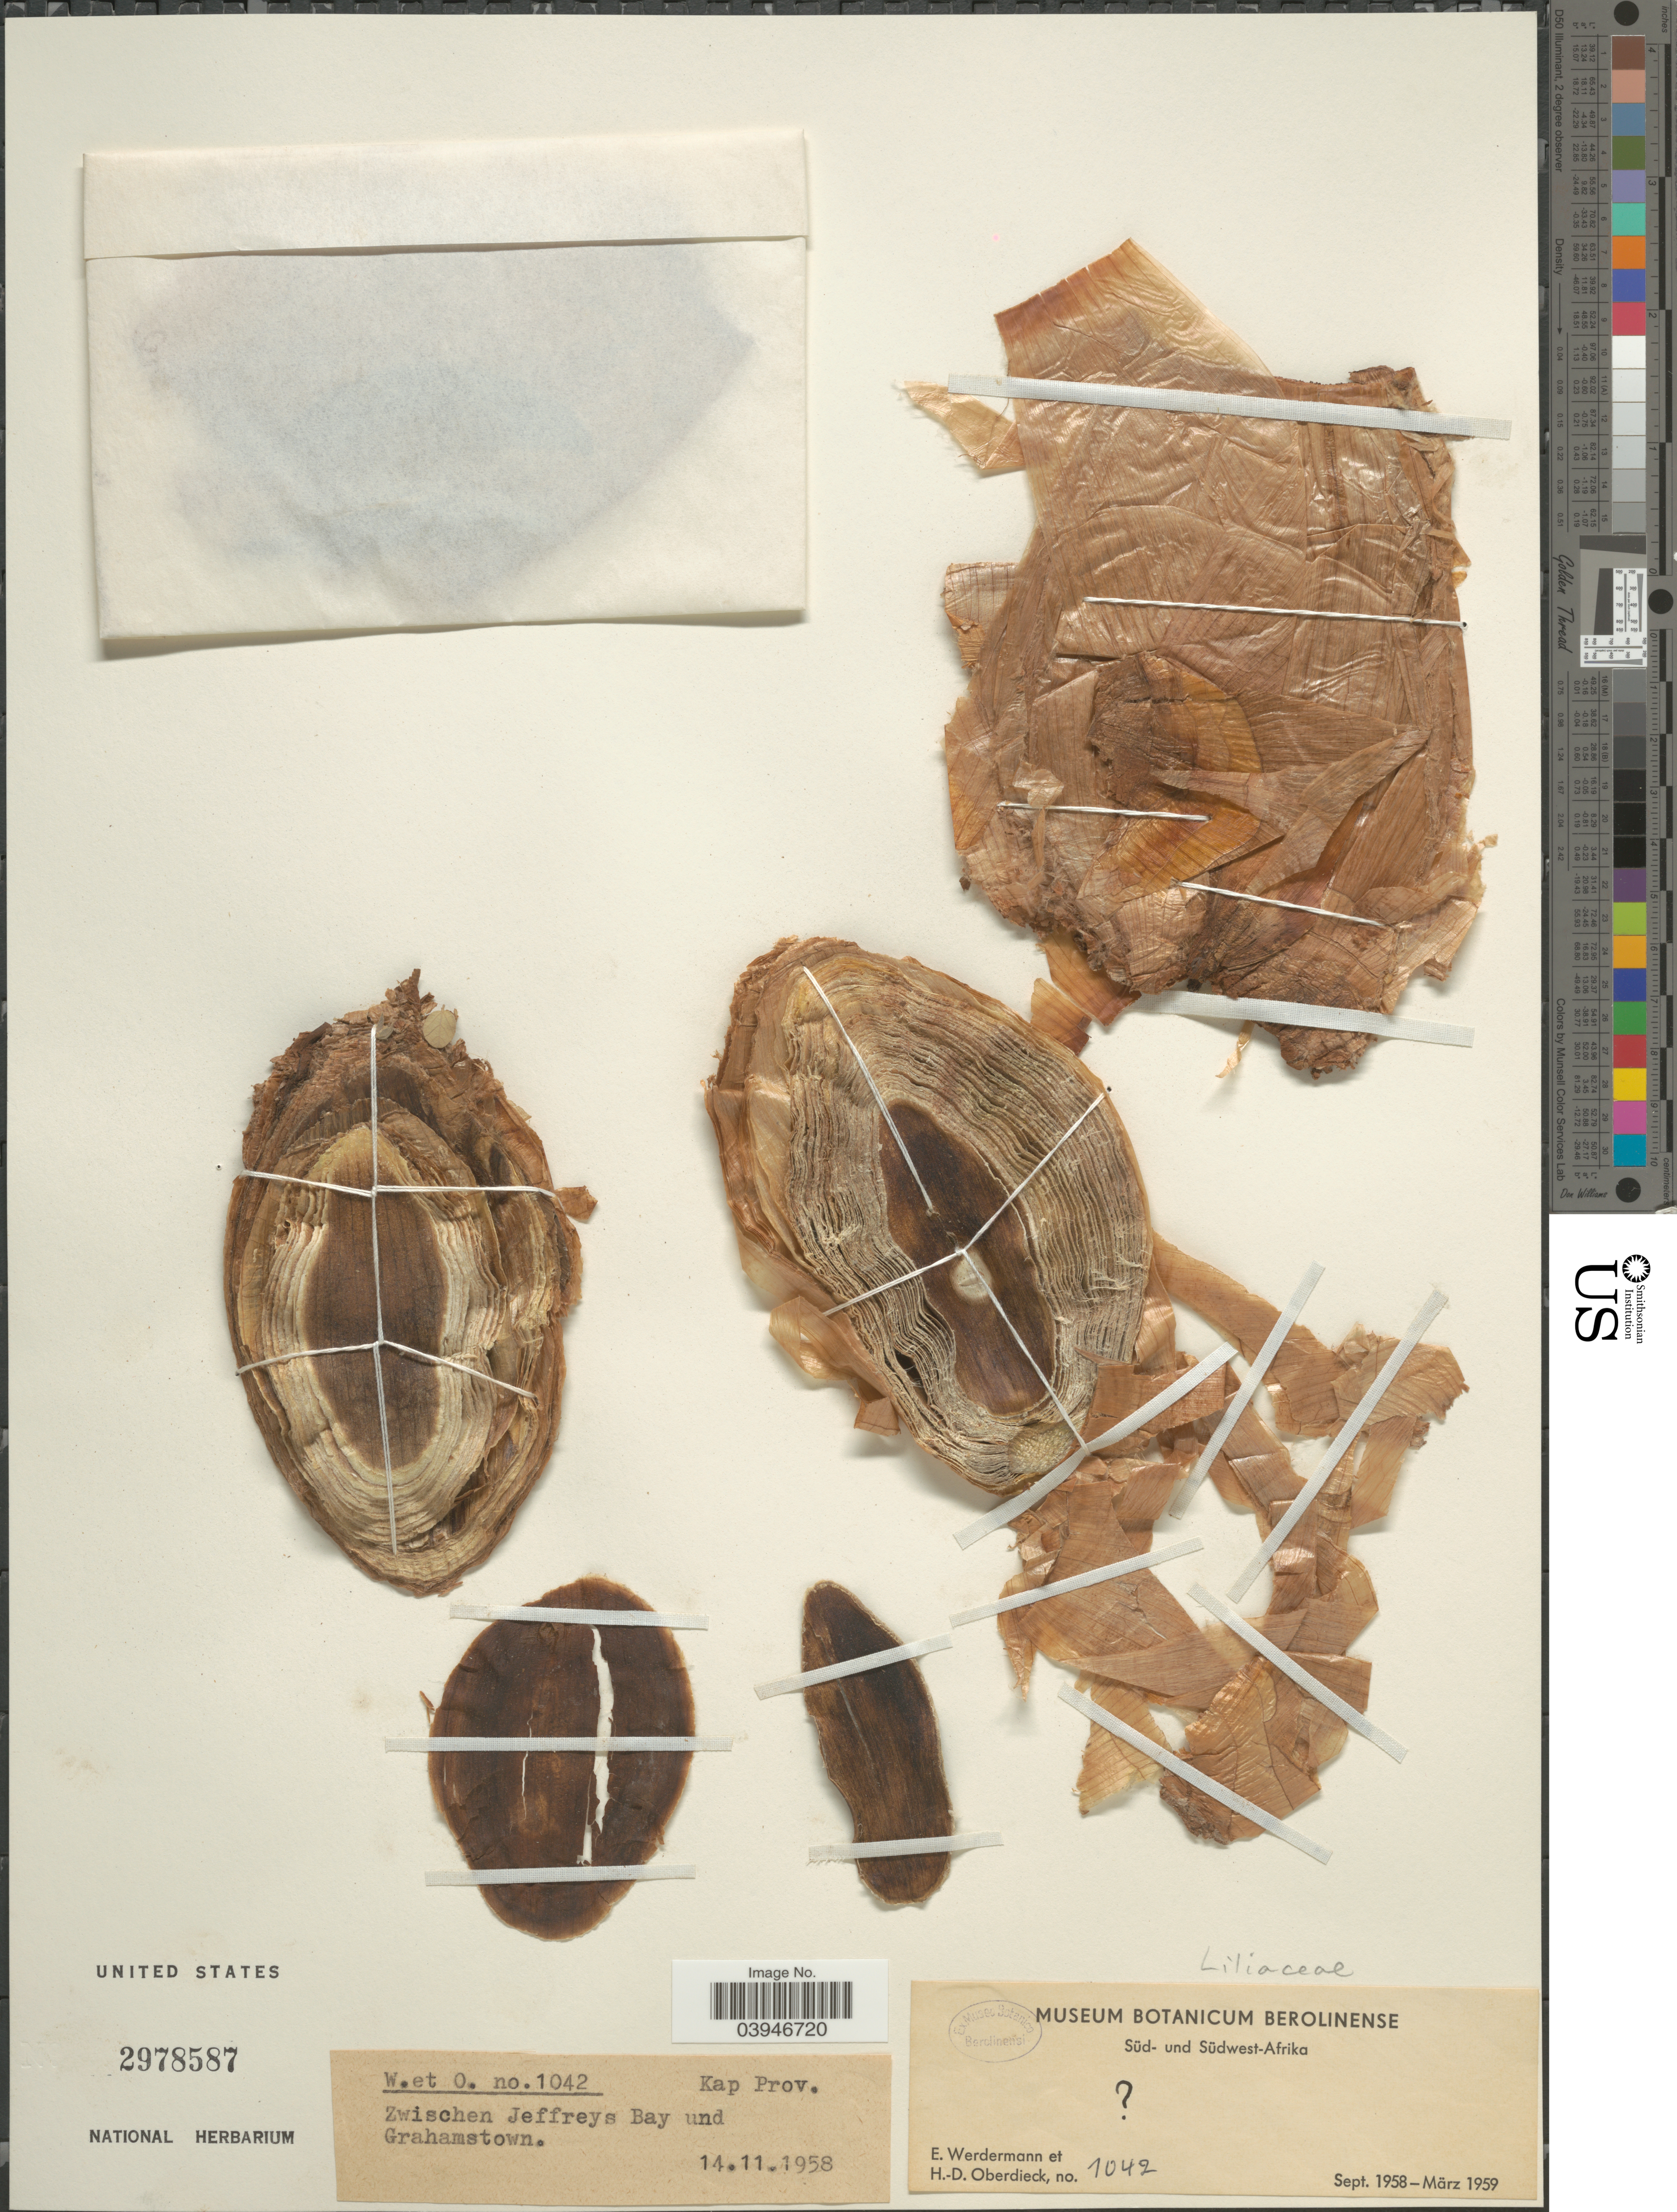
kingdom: Plantae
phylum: Tracheophyta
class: Liliopsida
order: Liliales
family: Liliaceae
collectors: E. Werdermann & H. Oberdieck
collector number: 1042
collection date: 1958-11-14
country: South Africa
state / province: Eastern Cape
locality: Kap Prov. Zwischen Jeffreys Bay und Grahamstown.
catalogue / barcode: US 2978587